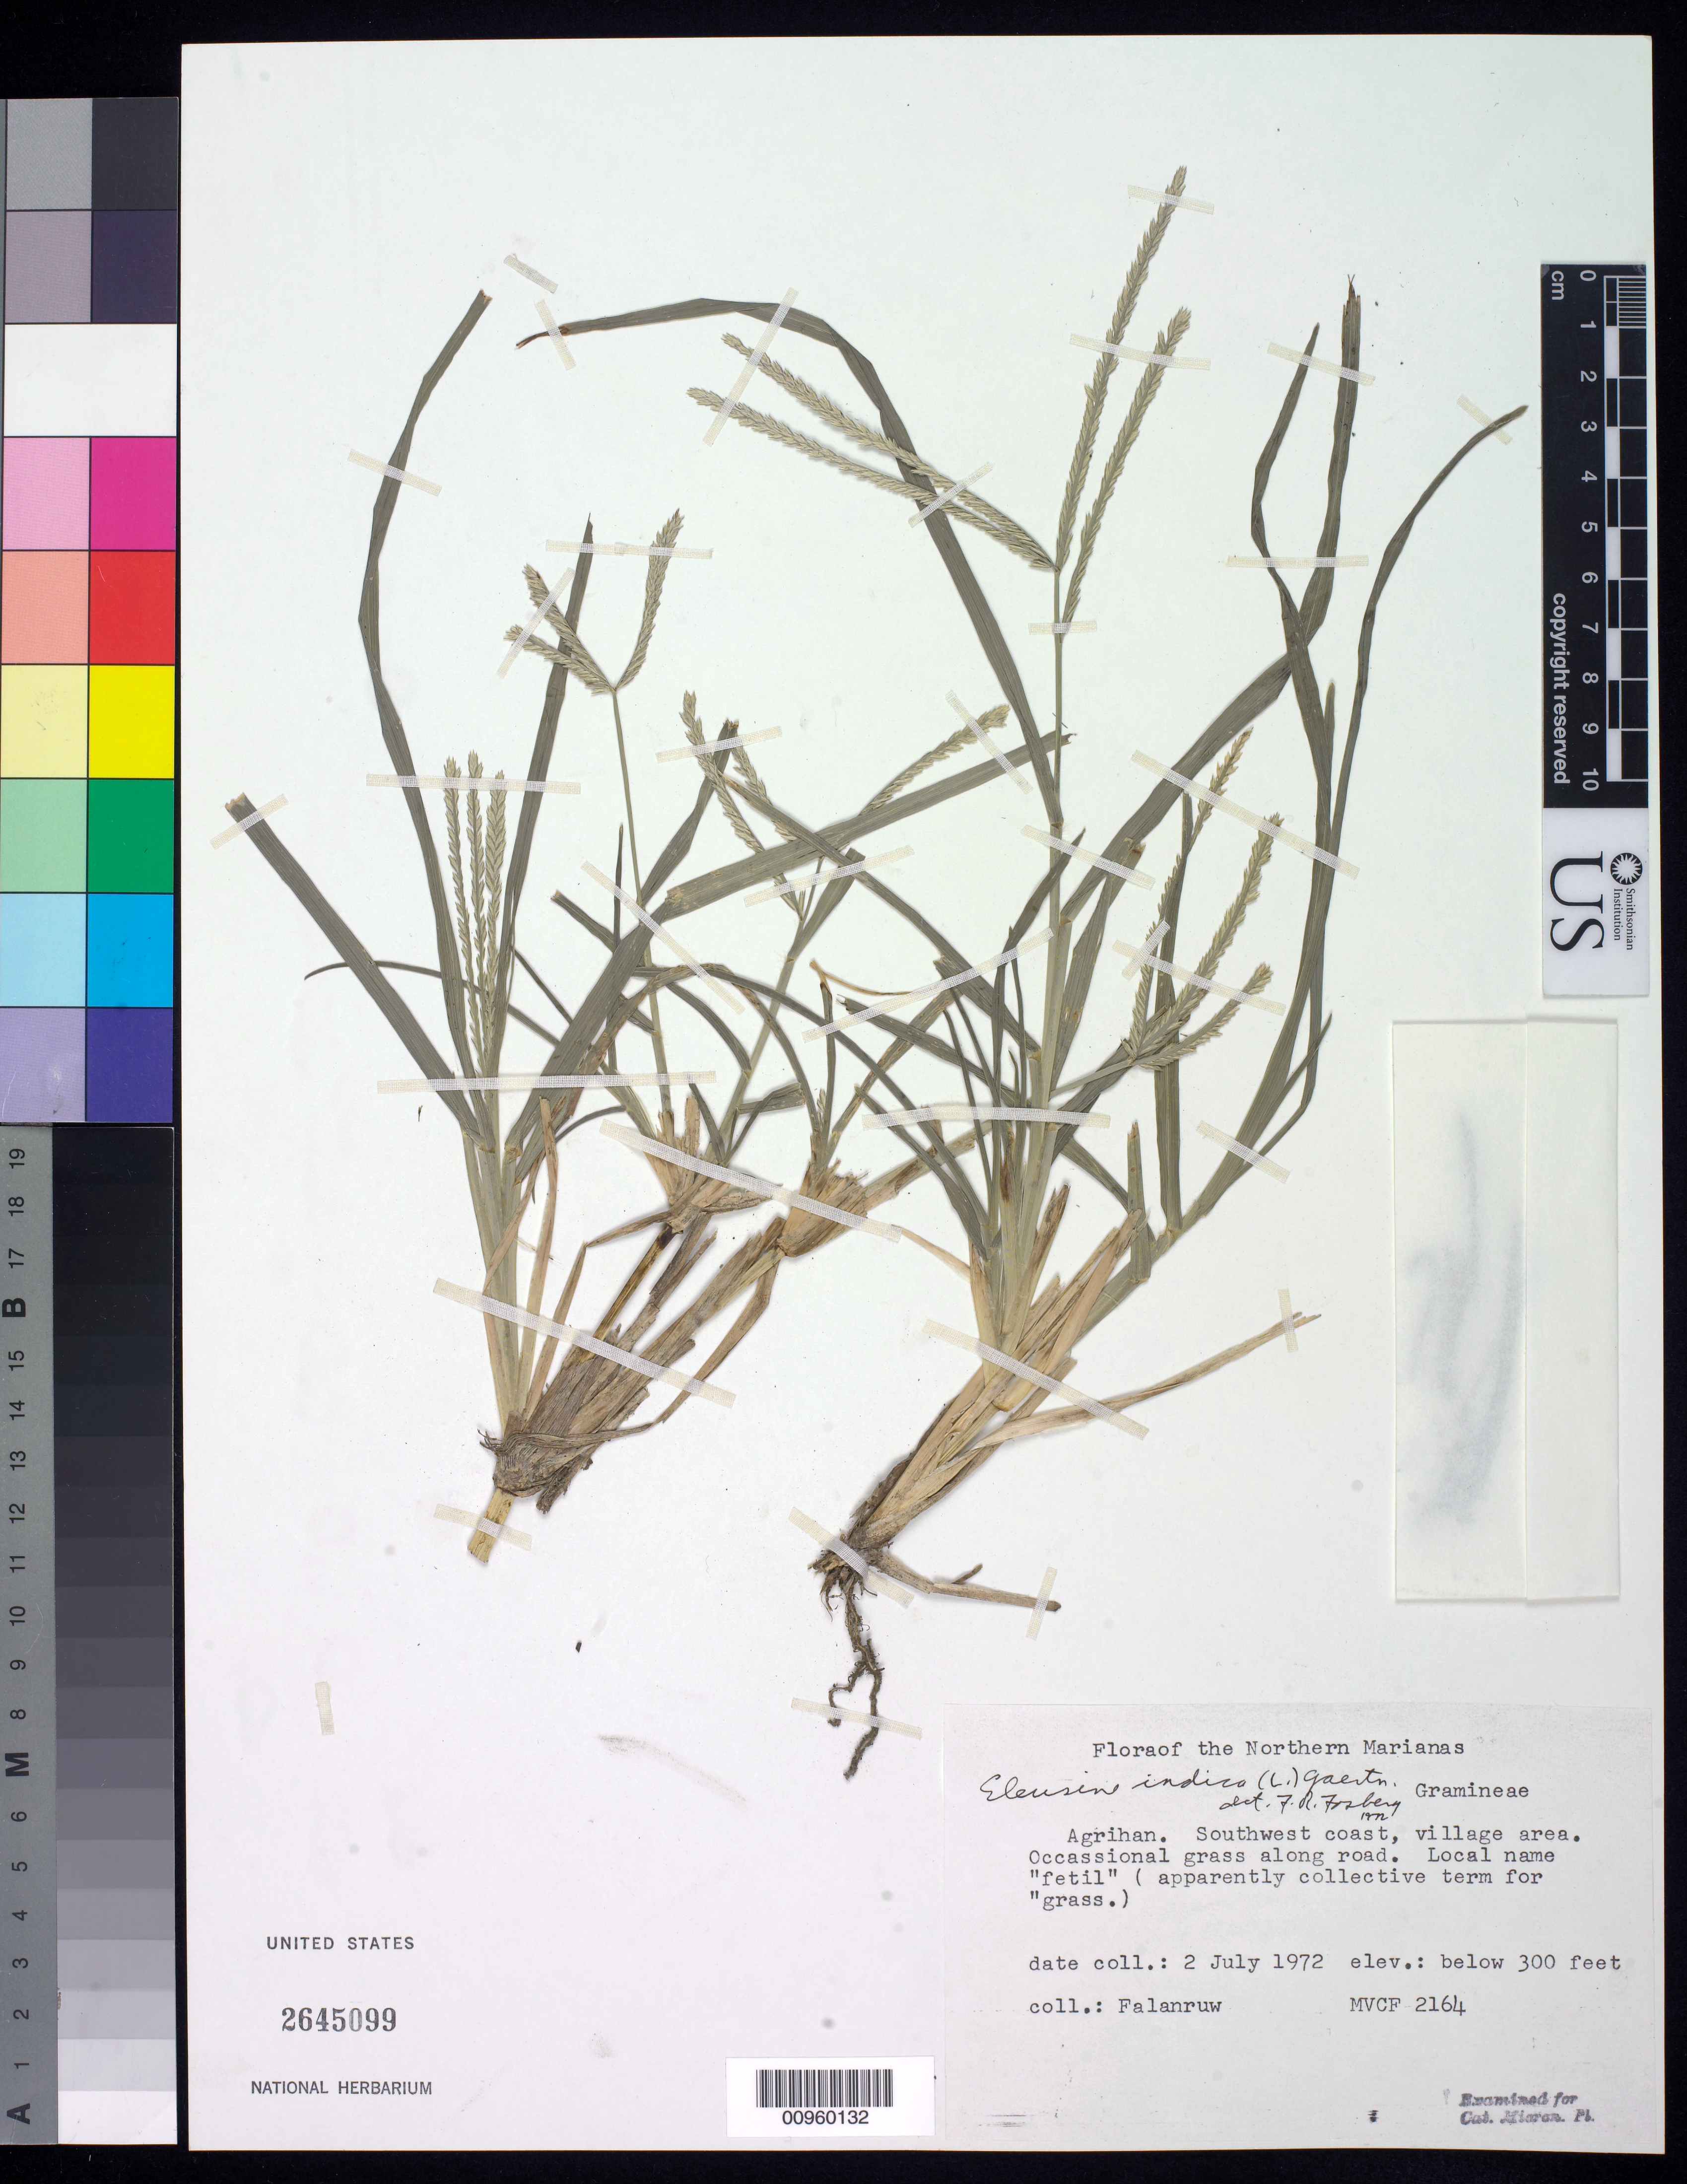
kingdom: Plantae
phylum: Tracheophyta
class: Liliopsida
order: Poales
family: Poaceae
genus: Eleusine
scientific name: Eleusine indica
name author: (L.) Gaertn.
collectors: M. V. Falanruw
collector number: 2164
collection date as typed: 02 Jul 1972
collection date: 1972-07-02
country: Northern Mariana Islands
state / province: Northern Islands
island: Agrihan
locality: SW coast, village area.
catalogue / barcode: US 2645099